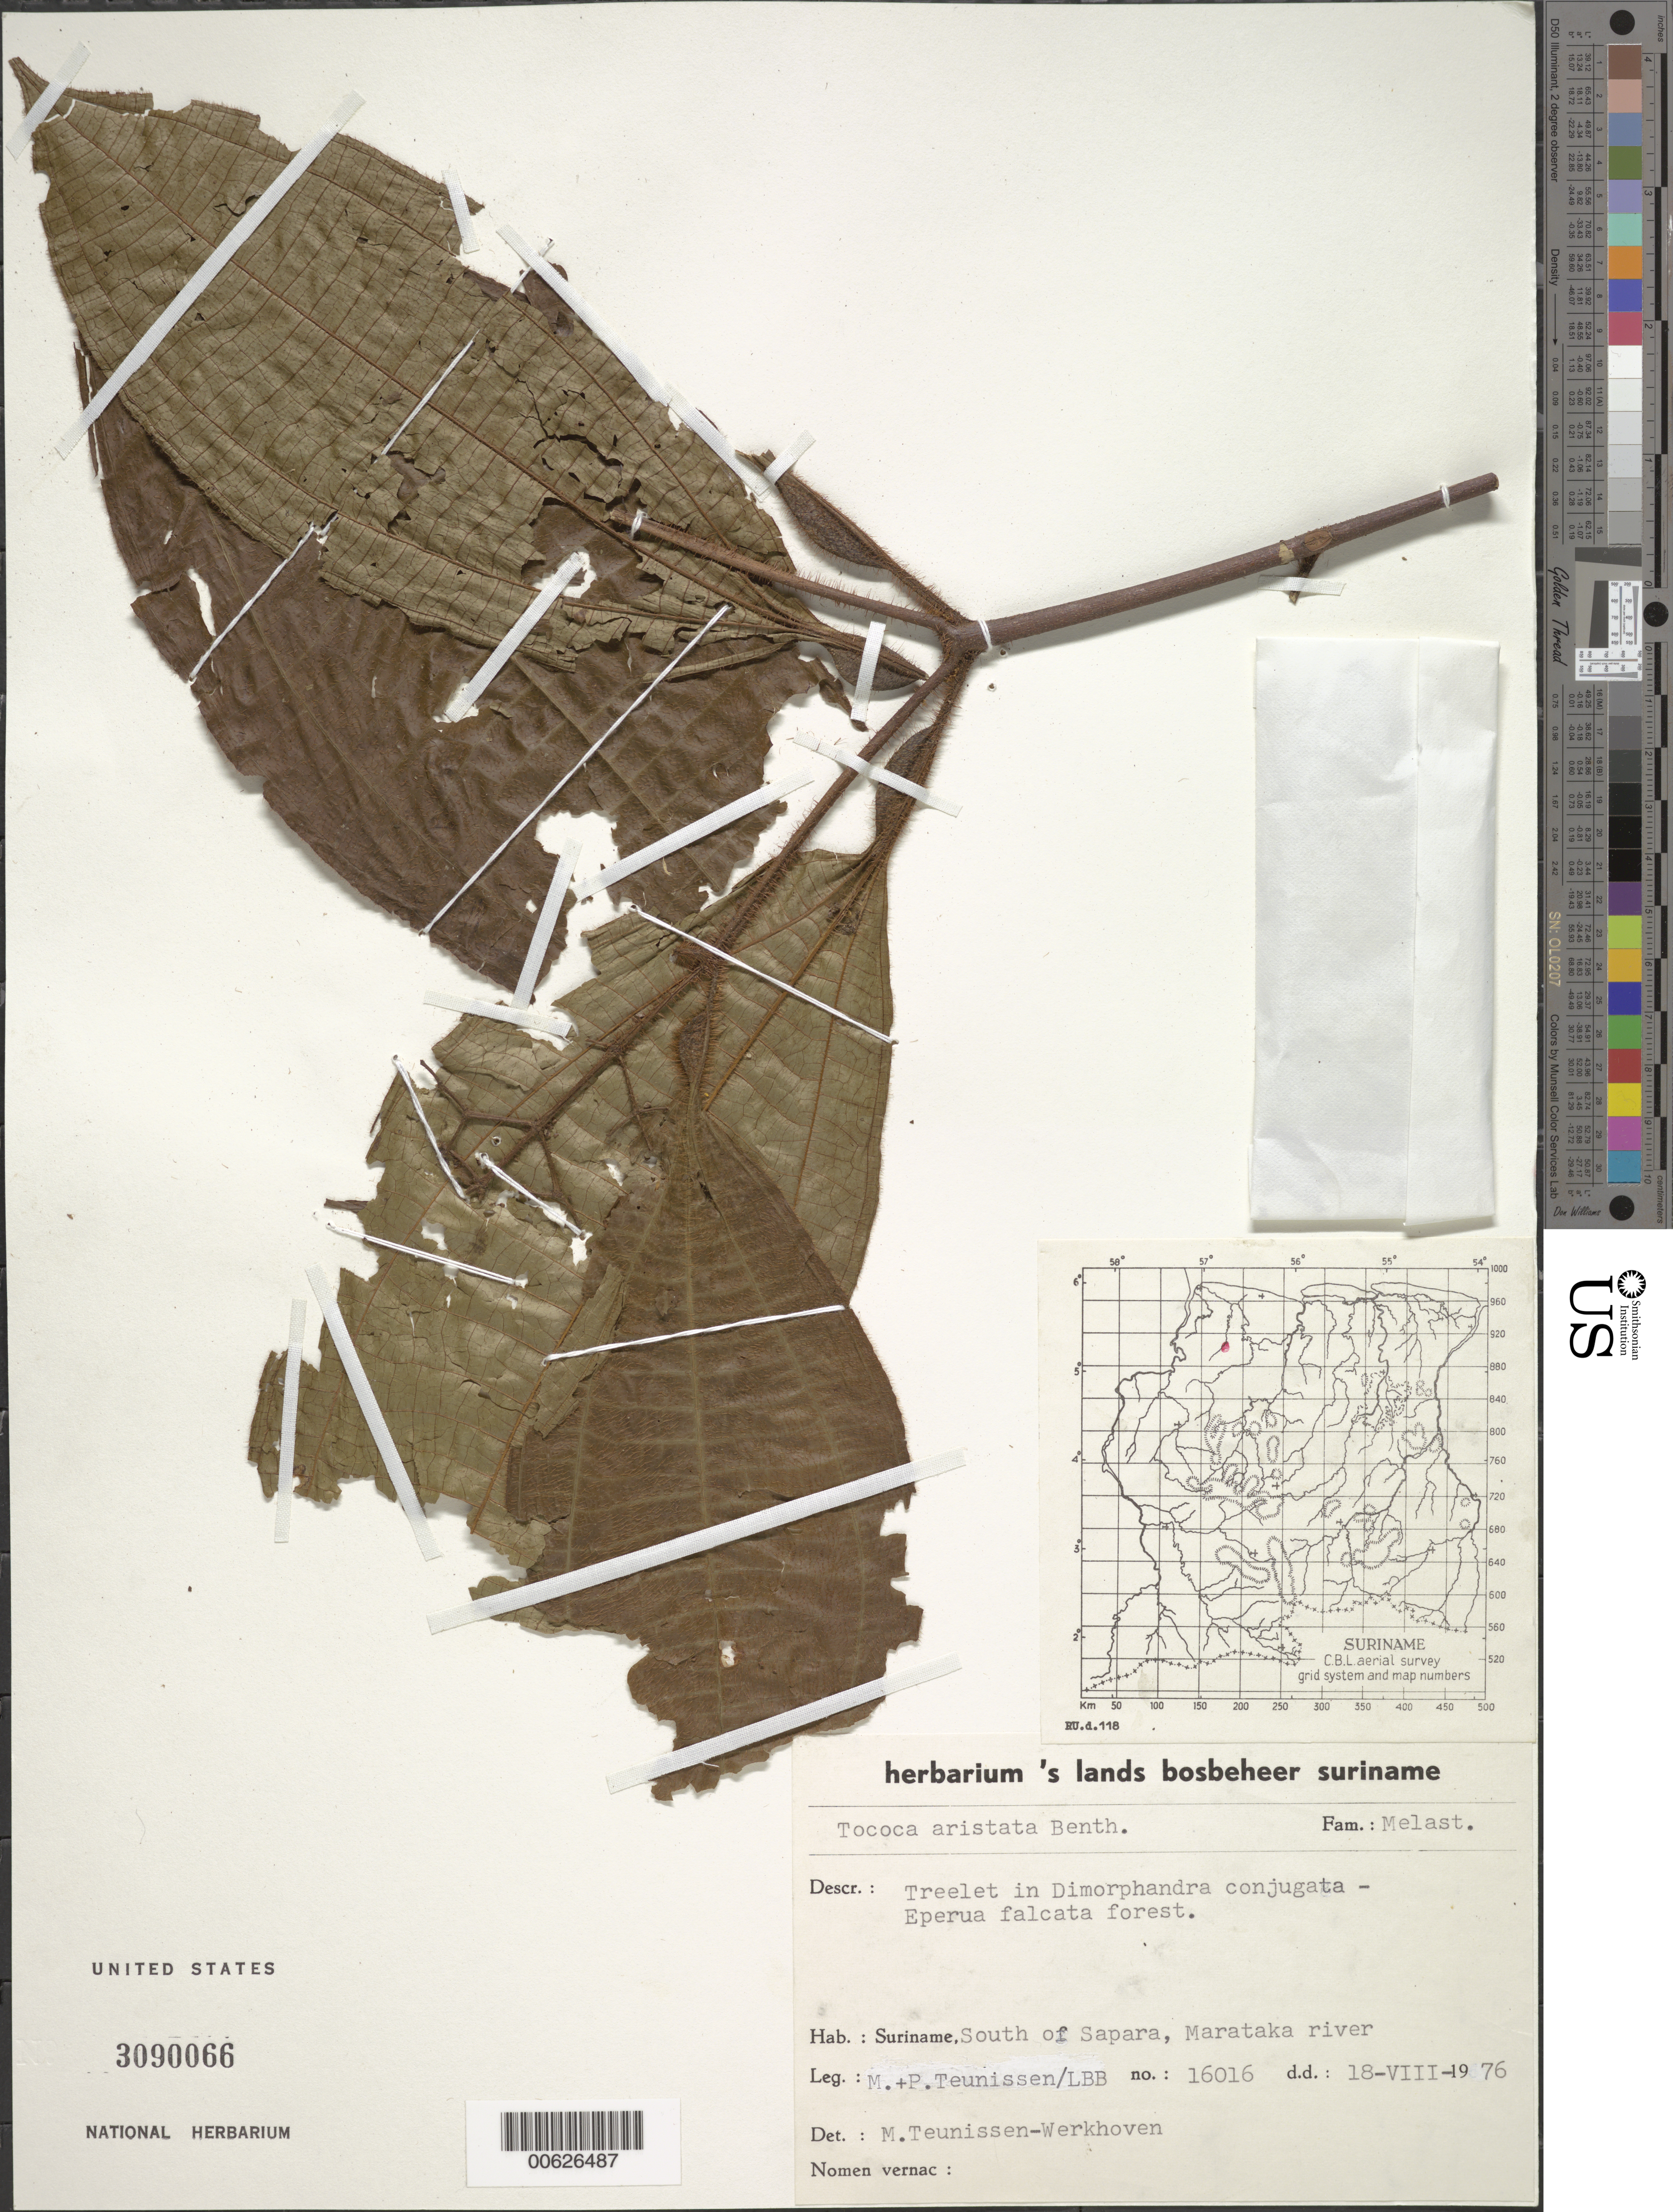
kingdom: Plantae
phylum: Tracheophyta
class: Magnoliopsida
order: Myrtales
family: Melastomataceae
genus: Tococa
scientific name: Tococa aristata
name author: Benth.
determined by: Teunissen-werkhoven, M.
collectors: P. Teunissen & M. Teunissen-werkhoven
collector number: LBB 16016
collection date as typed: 18-Aug-76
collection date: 1976-08-18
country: Suriname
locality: Maratakka R., south of Saparra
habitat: Dimorphandra conjugata - Eperua falcata forest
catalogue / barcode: US 3090066